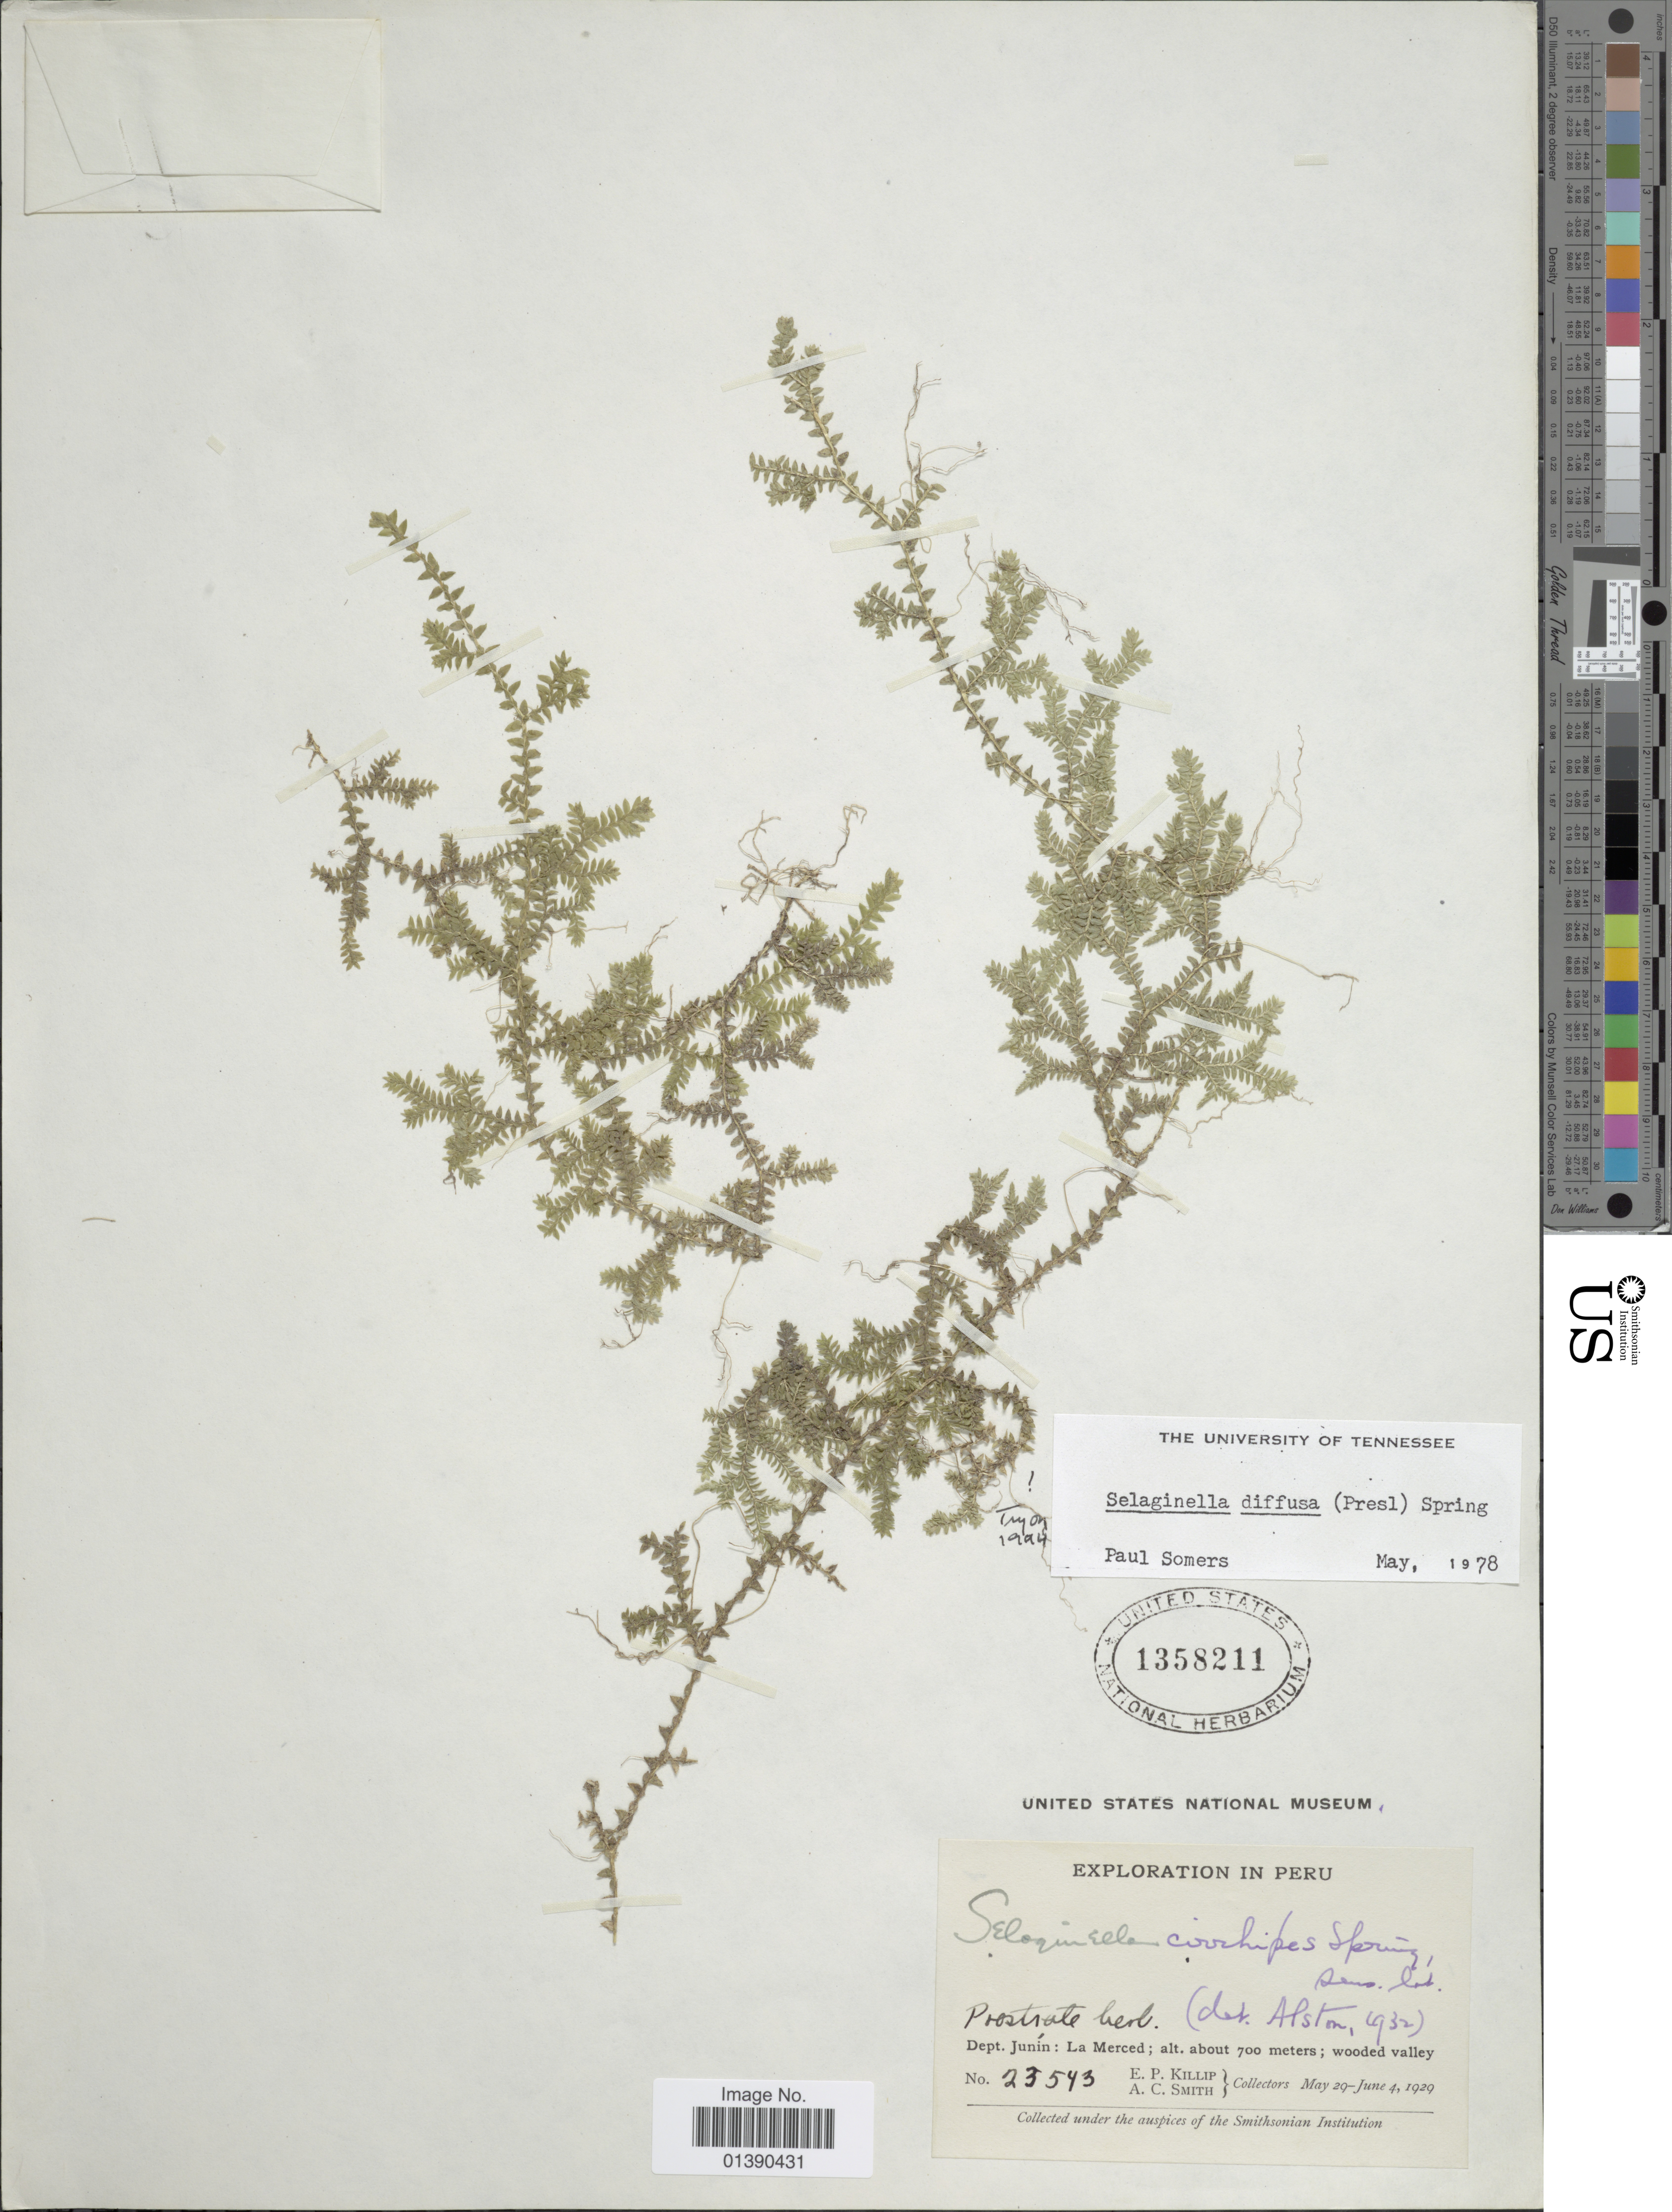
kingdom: Plantae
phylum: Tracheophyta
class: Lycopodiopsida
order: Selaginellales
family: Selaginellaceae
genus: Selaginella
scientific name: Selaginella diffusa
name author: (C. Presl) Spring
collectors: E. P. Killip & A. C. Smith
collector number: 23543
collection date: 1929-05-29/1929-06-04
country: Peru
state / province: Junín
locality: La Merced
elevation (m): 700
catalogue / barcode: US 1358211